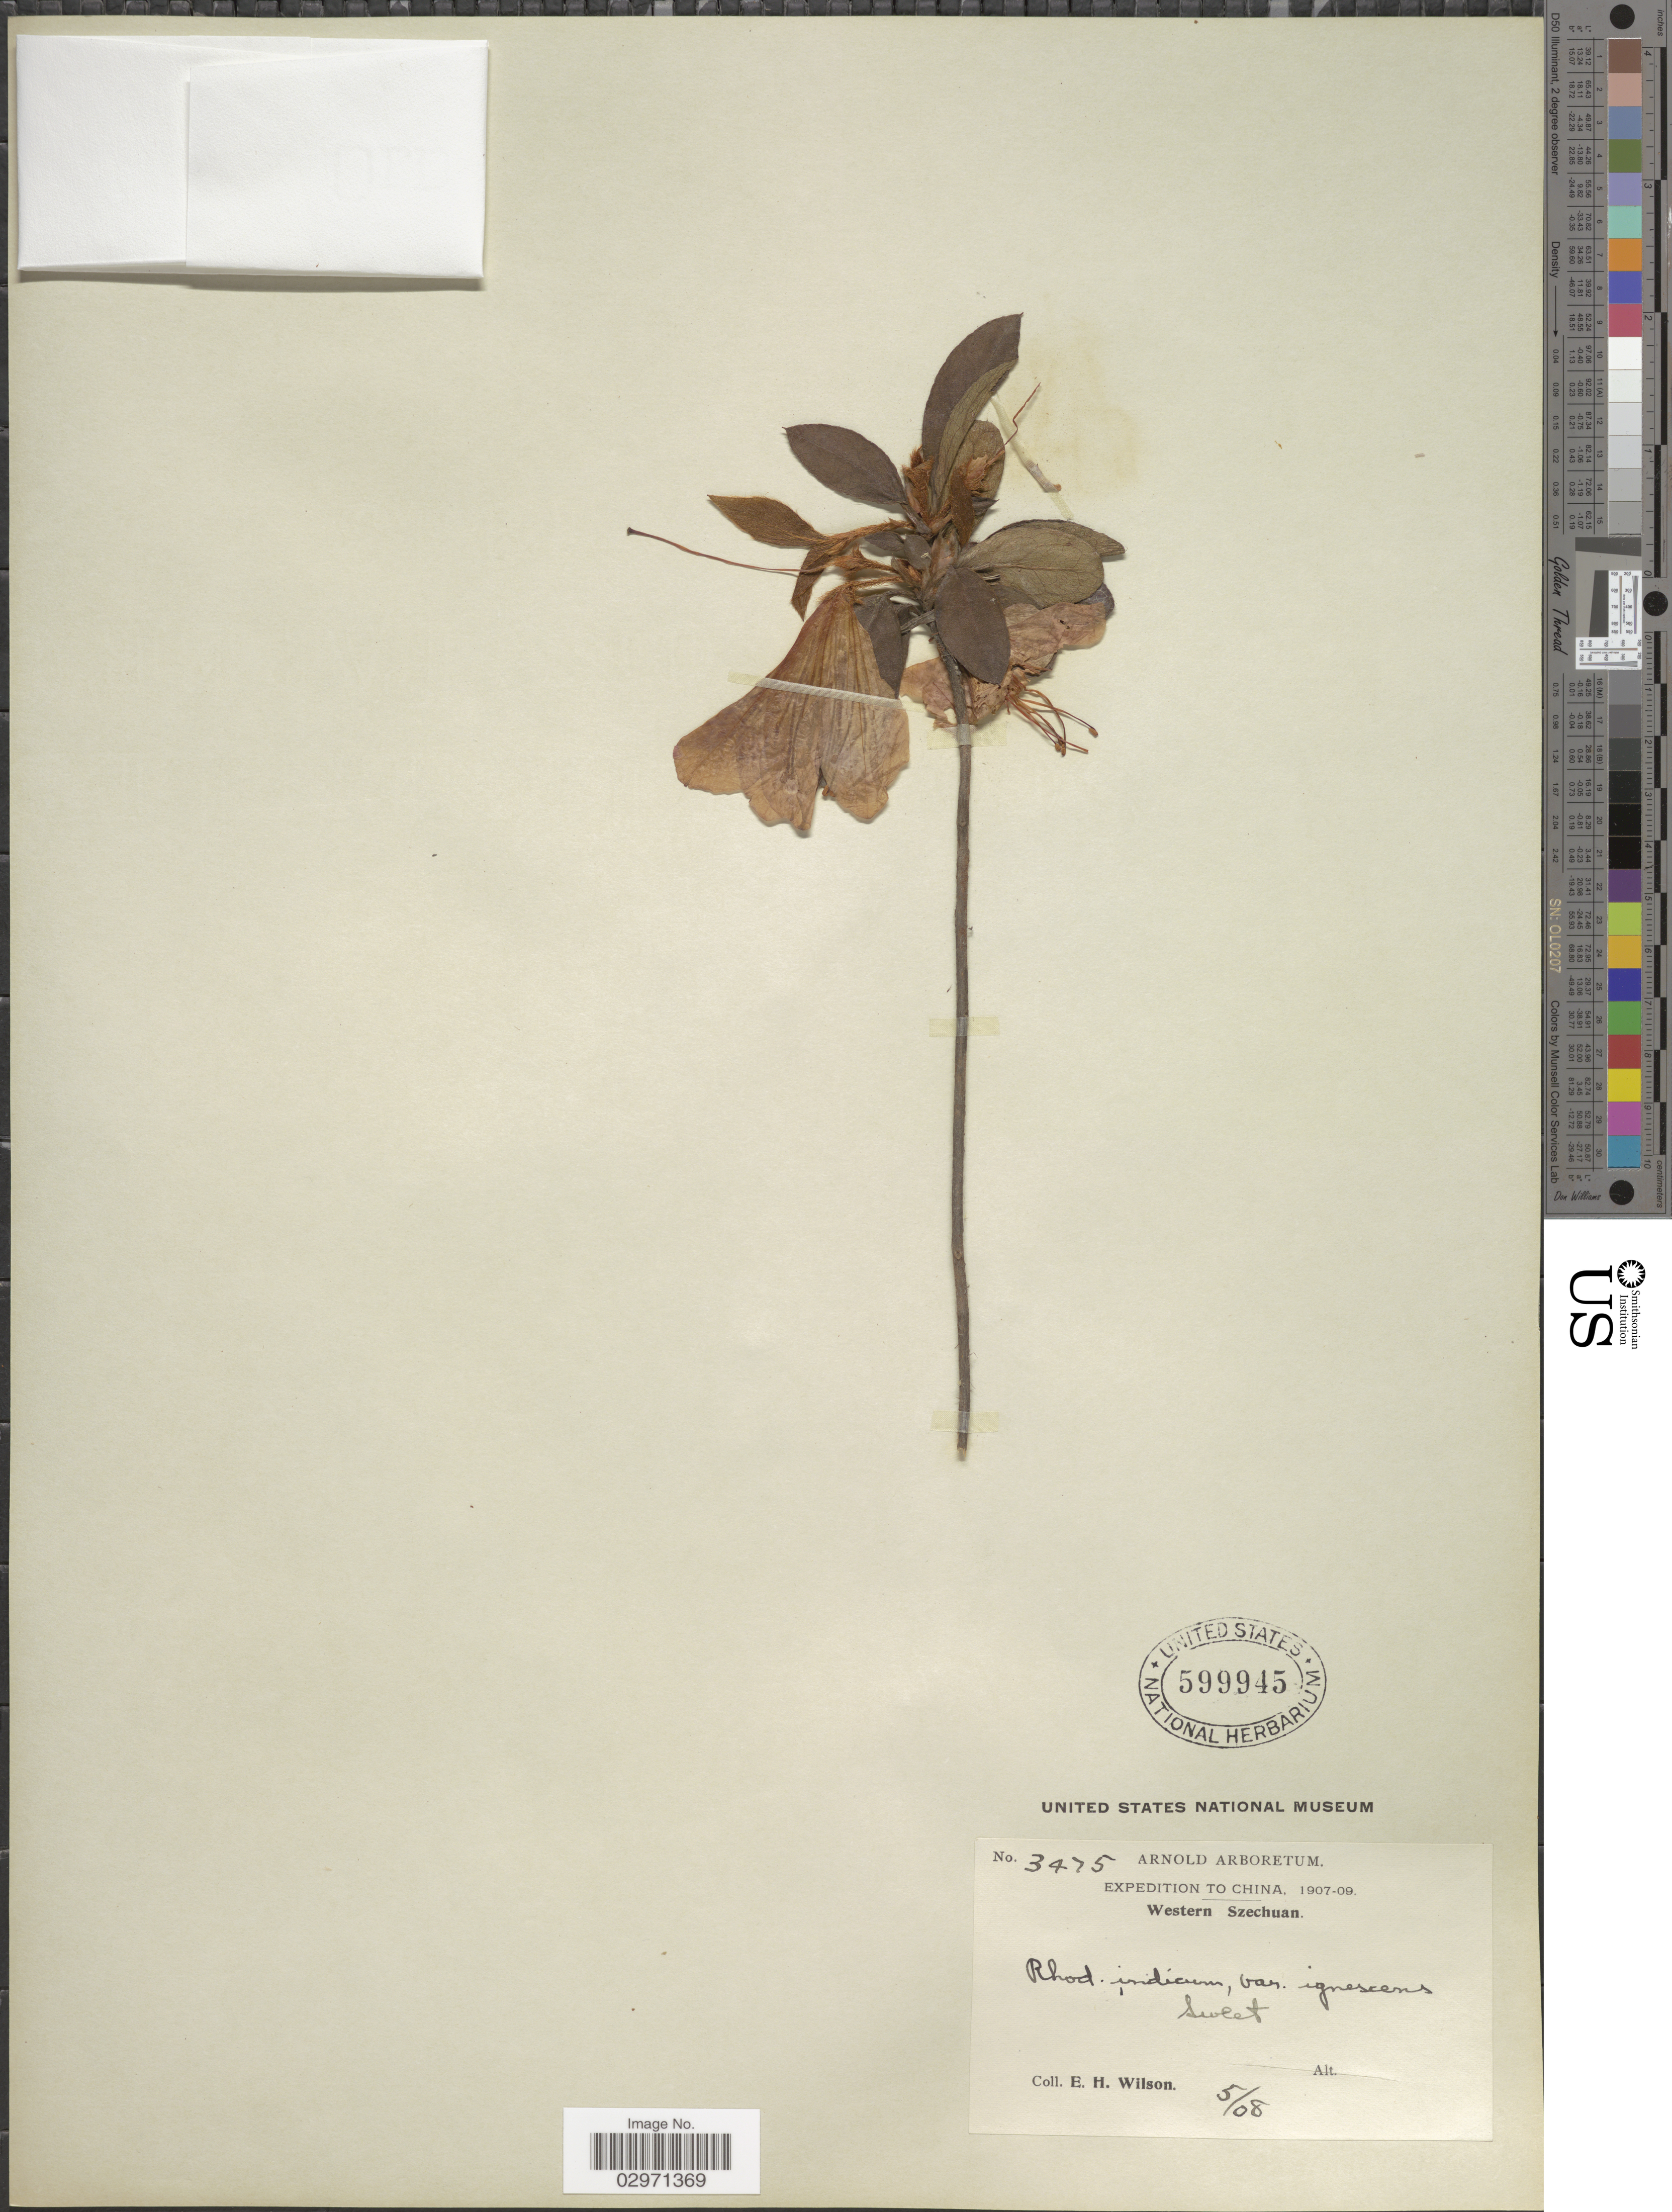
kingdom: Plantae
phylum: Tracheophyta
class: Magnoliopsida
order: Ericales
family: Ericaceae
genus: Rhododendron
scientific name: Rhododendron indicum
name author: (L.) Sweet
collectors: E. Wilson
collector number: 3475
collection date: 1908-05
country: China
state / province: Sichuan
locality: Western Szechuan.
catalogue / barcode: US 599945